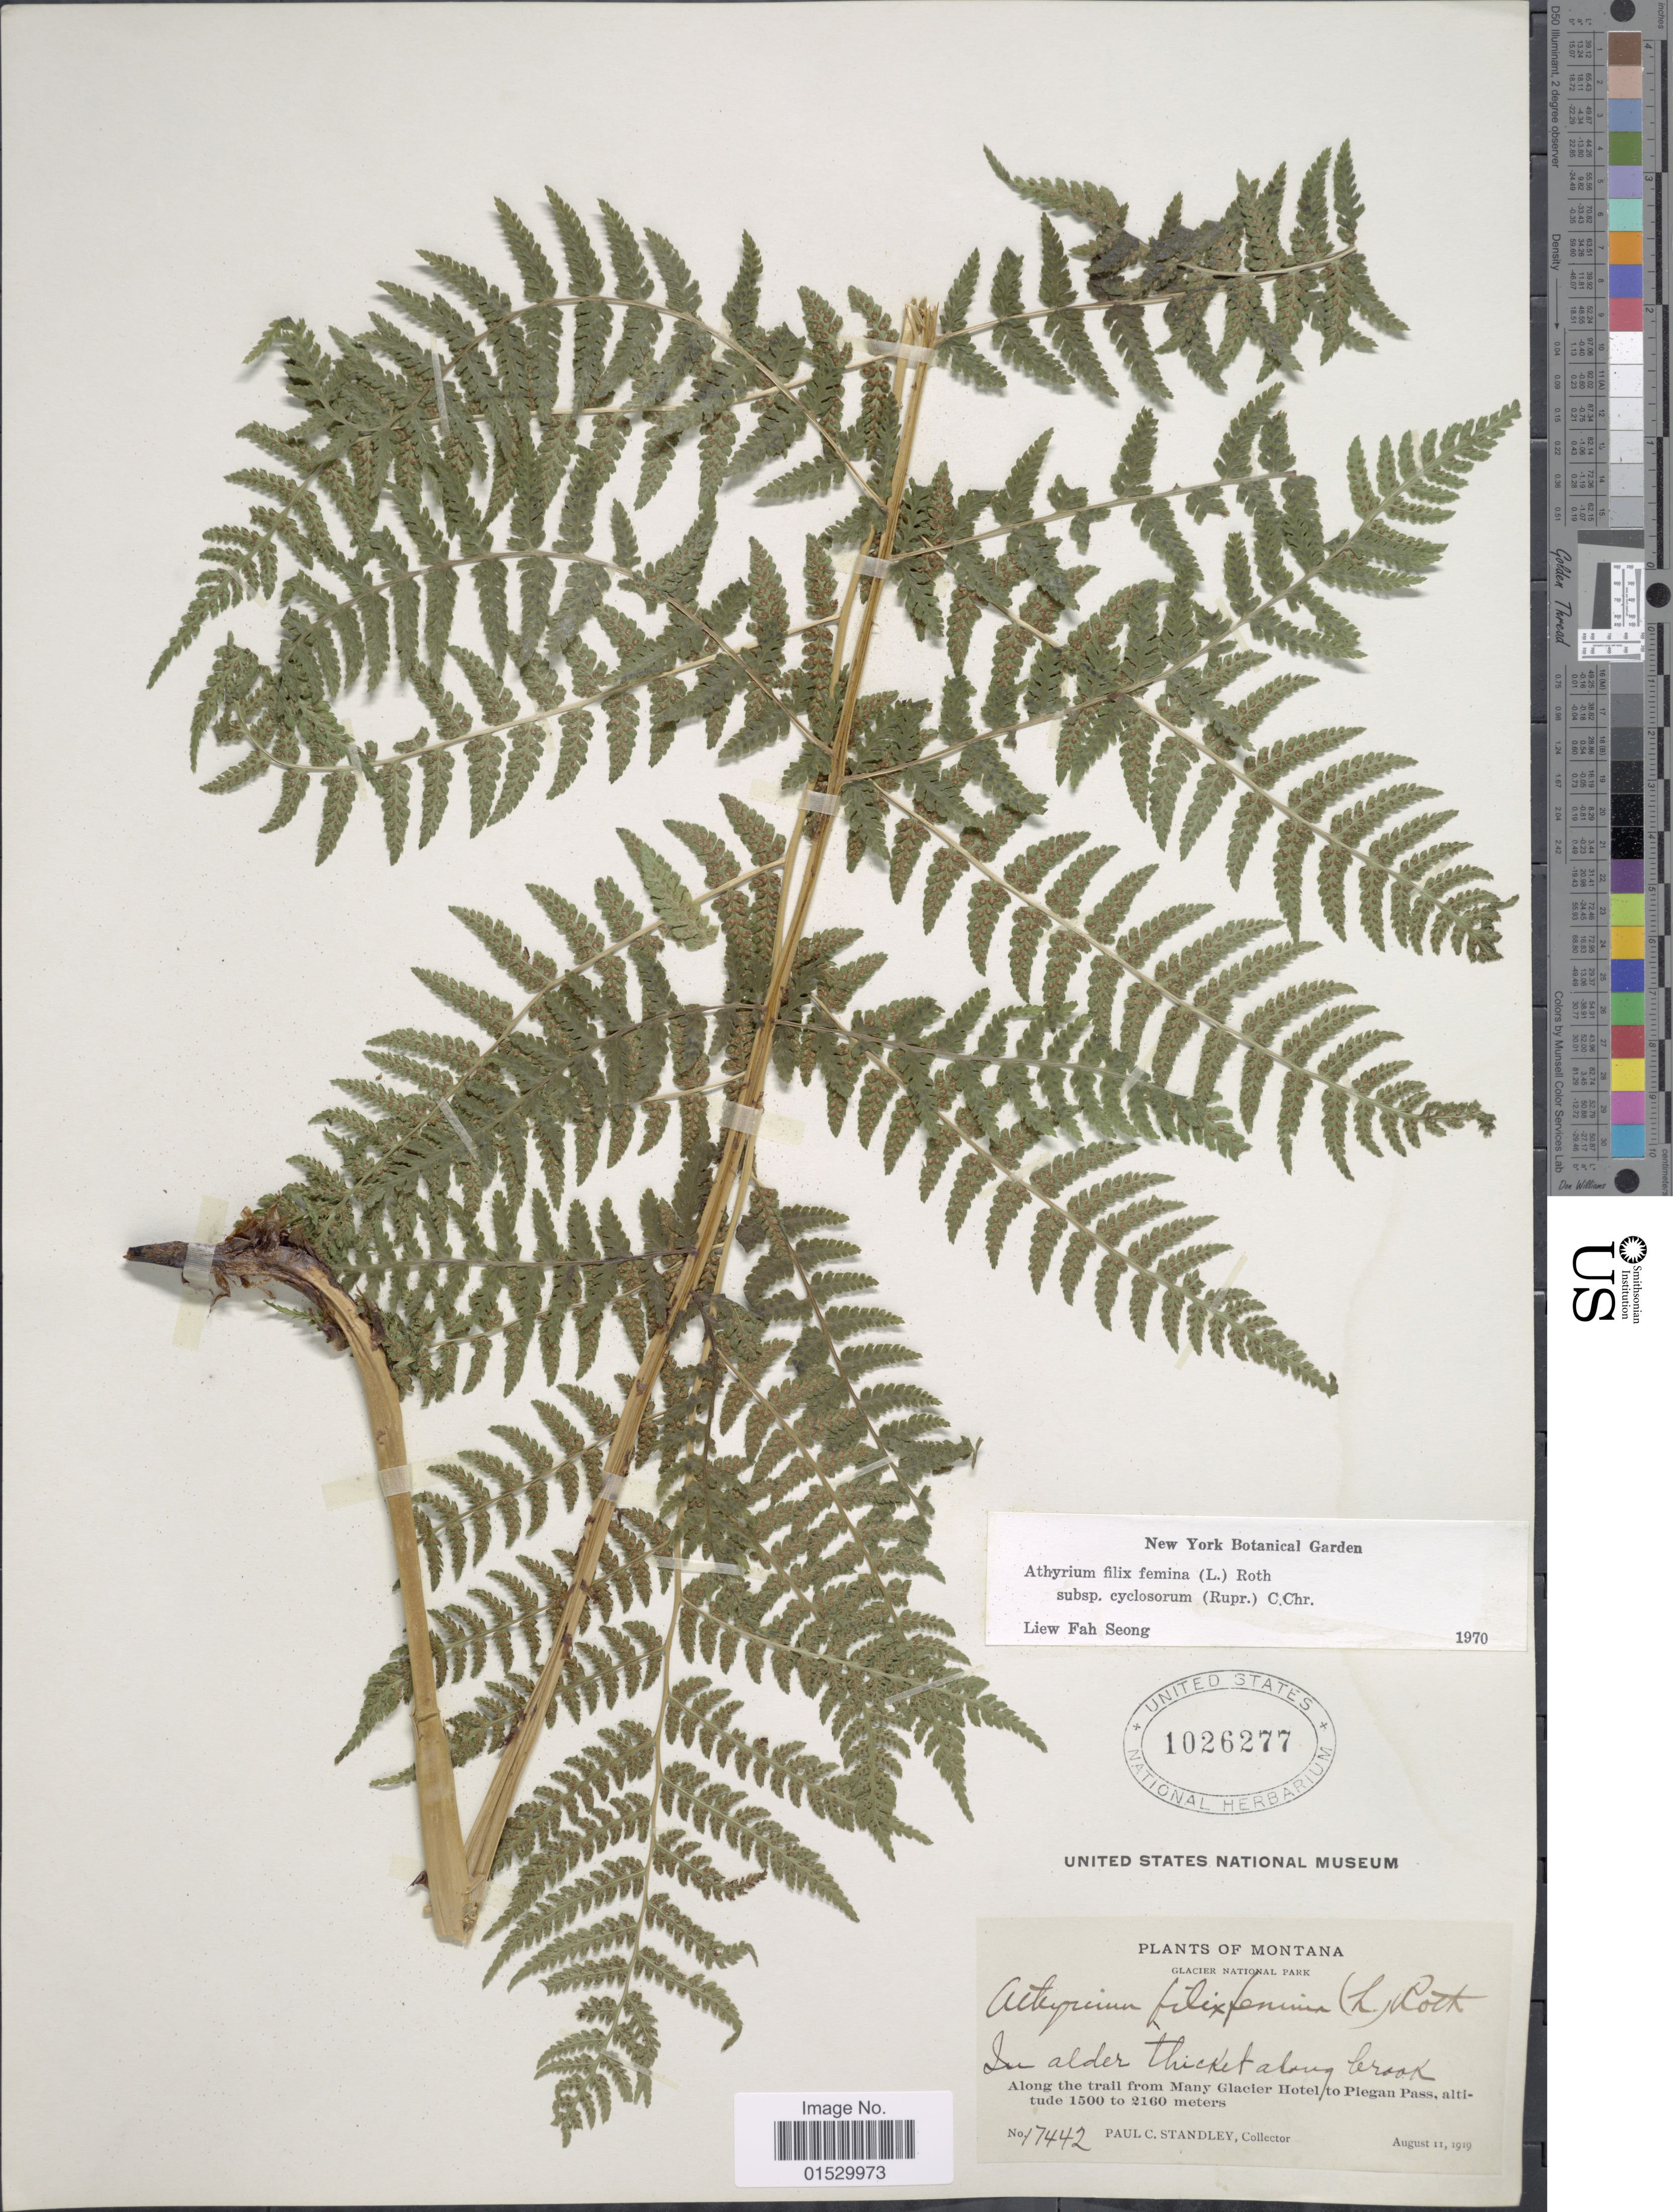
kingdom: Plantae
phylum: Tracheophyta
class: Polypodiopsida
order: Polypodiales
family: Athyriaceae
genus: Athyrium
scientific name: Athyrium filix-femina subsp. cyclosorum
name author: (Rupr.) C. Chr.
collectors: P. C. Standley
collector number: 17442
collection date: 1919-08-11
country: United States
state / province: Montana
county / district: Glacier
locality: Glacier National Park, along the trail from Many Glacier Hotel to Piegan Pass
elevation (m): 1500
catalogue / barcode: US 1026277